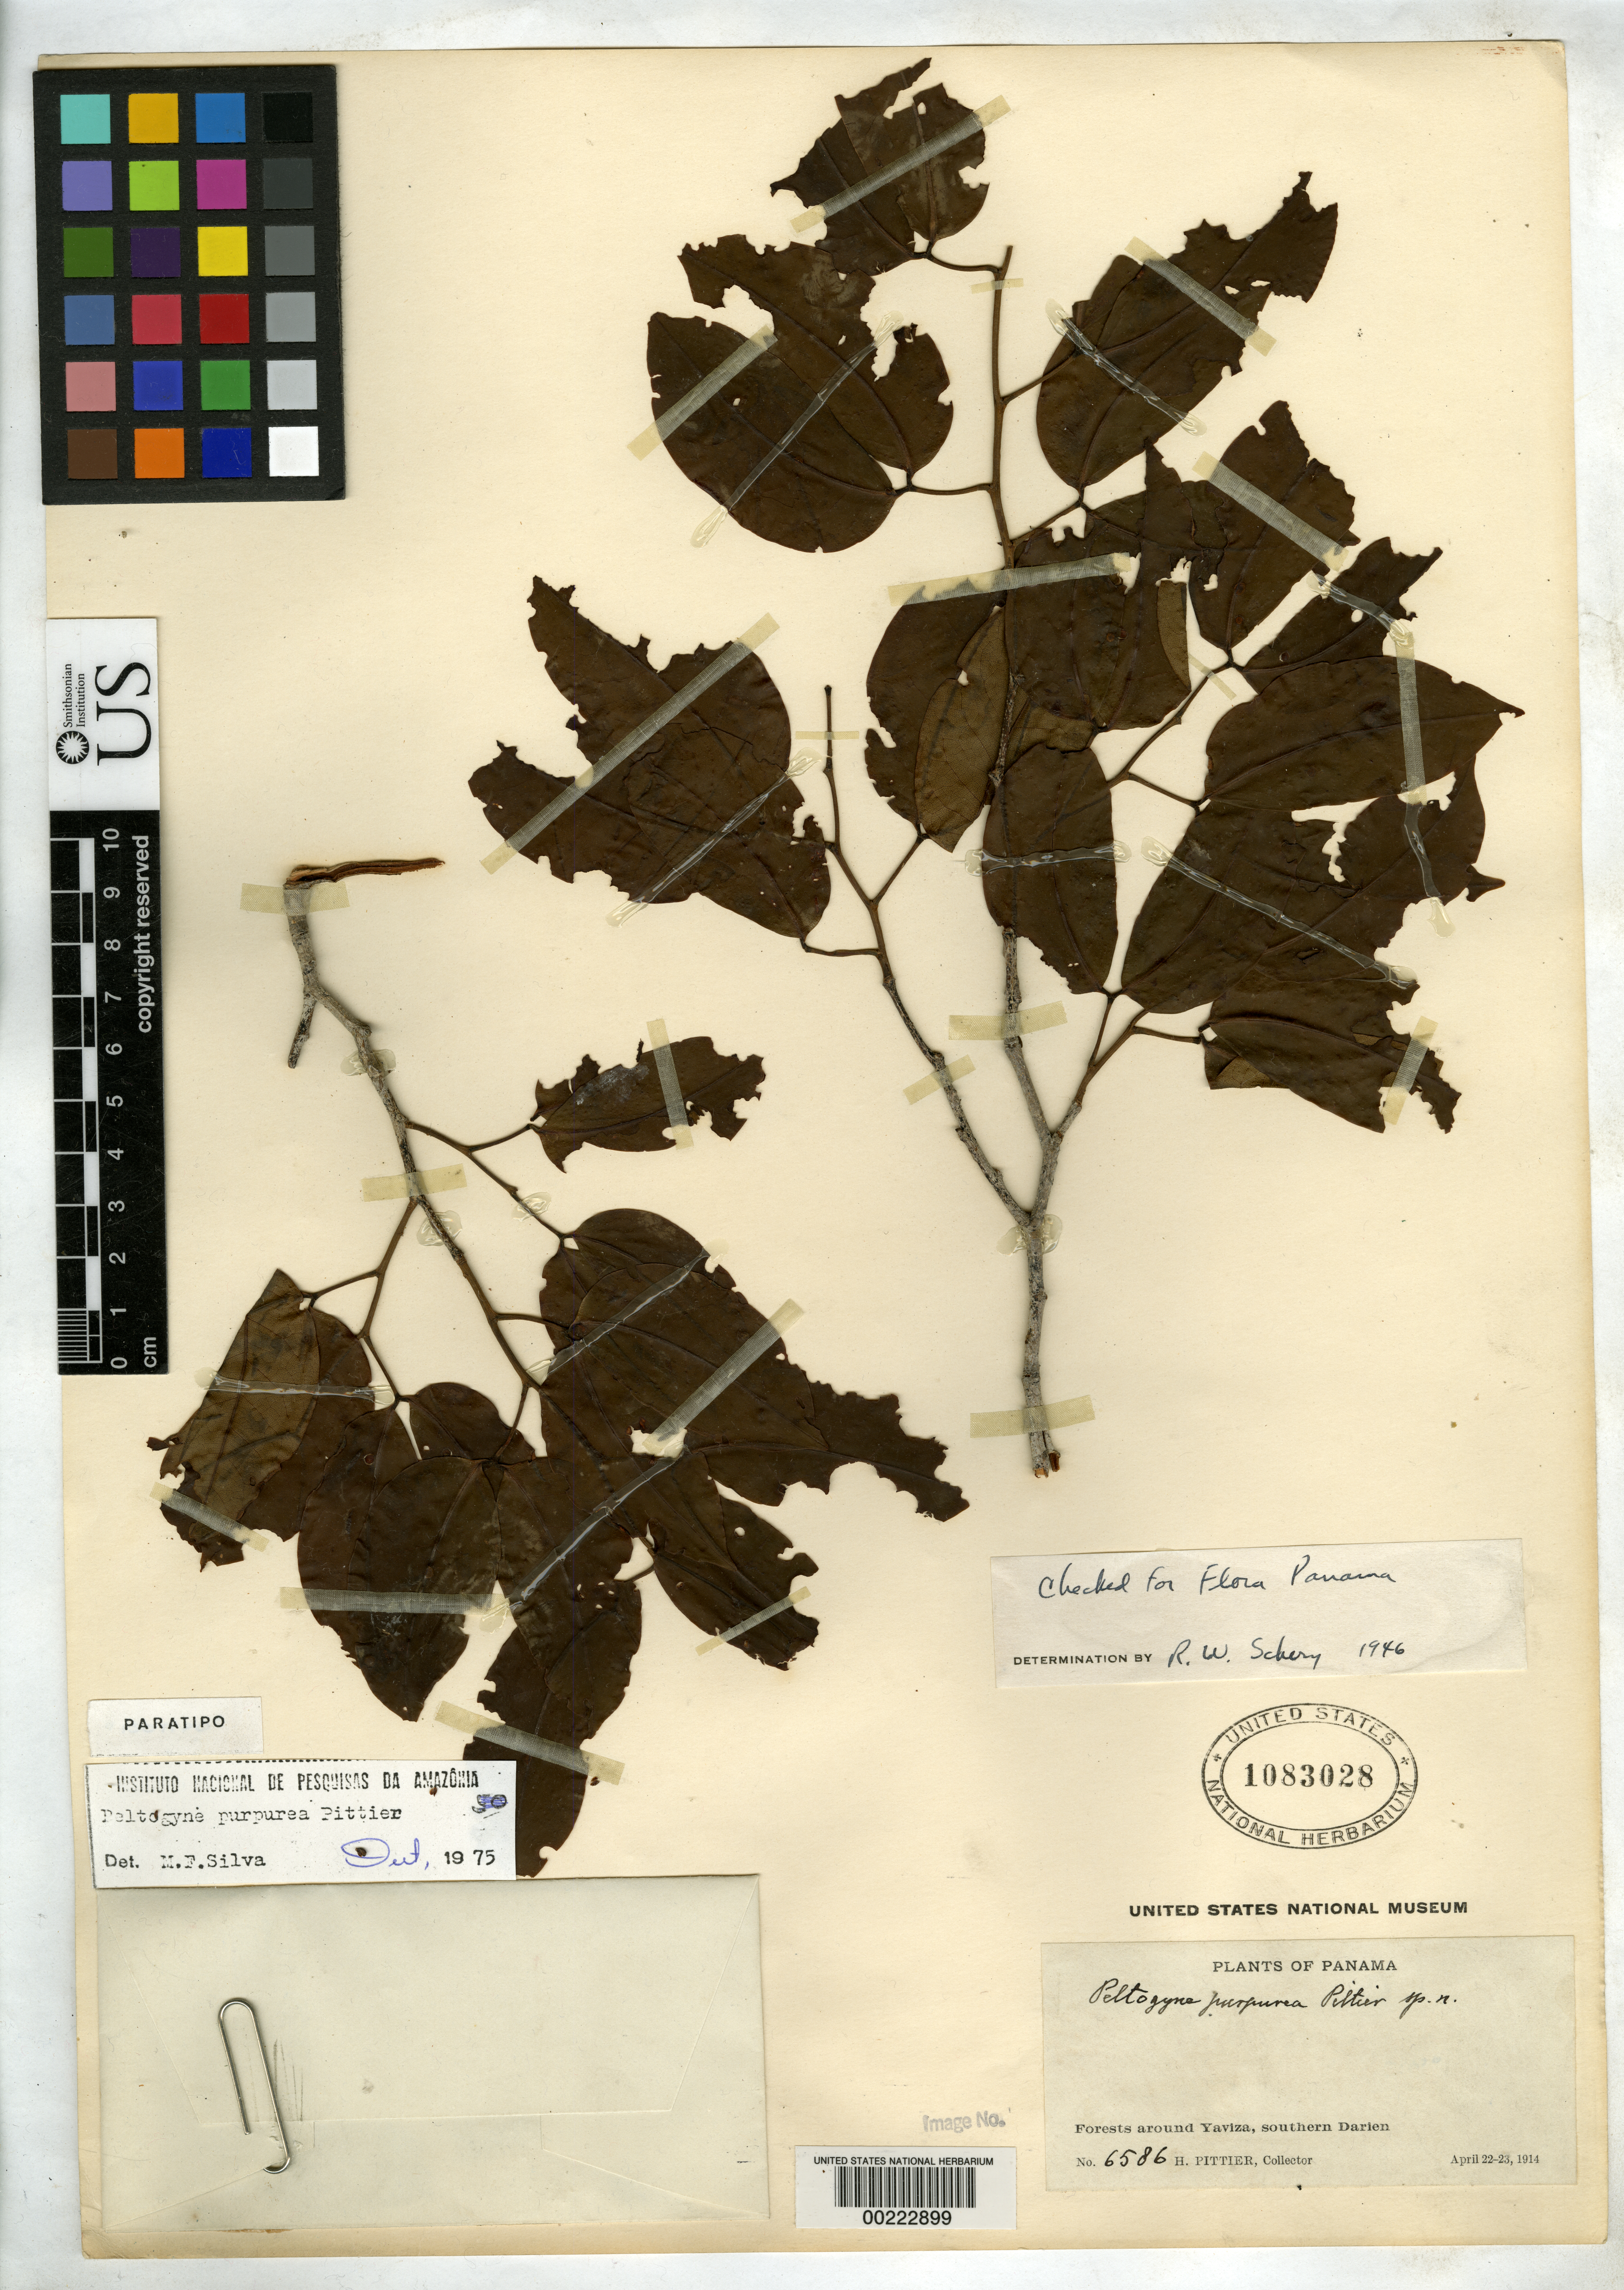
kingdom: Plantae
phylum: Tracheophyta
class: Magnoliopsida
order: Fabales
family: Fabaceae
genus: Peltogyne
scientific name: Peltogyne purpurea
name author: Pittier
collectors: H. F. Pittier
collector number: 6586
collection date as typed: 22 Apr 1914 to 23 Apr 1914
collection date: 1914-04-22/1914-04-23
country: Panama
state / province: Darién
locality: Around Yaviza, southern Darien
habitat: Forests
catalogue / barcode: US 1083028